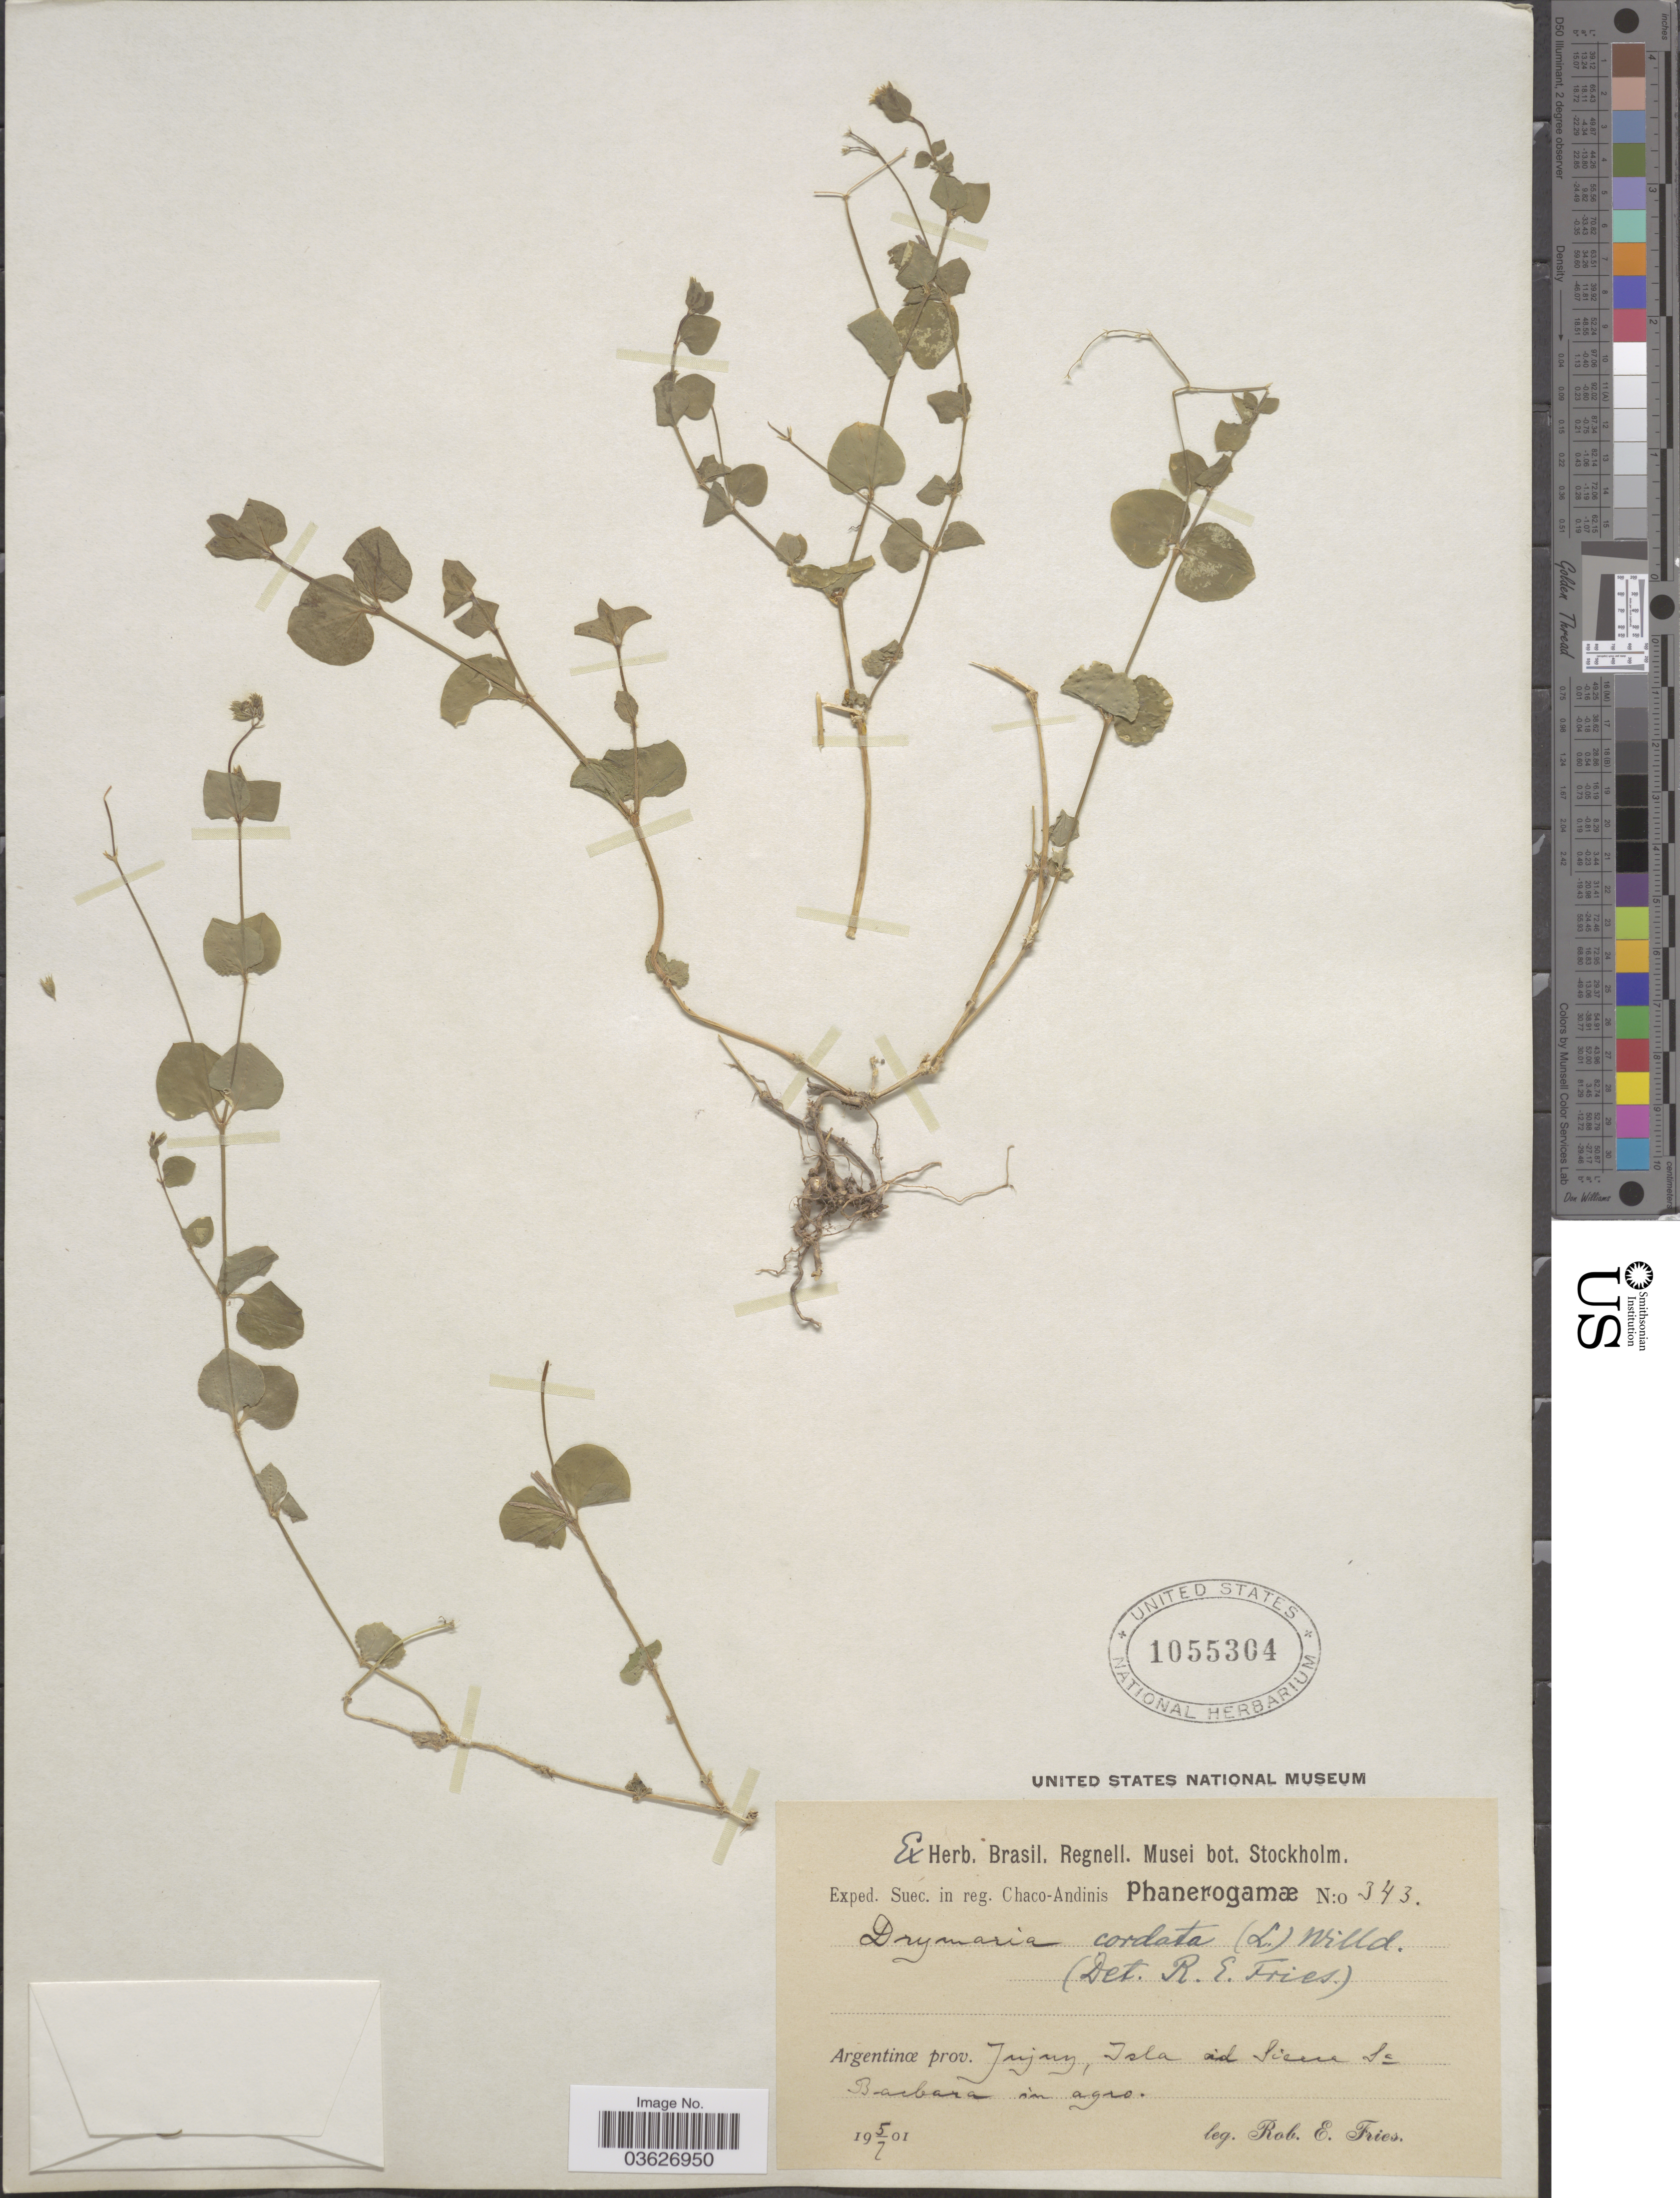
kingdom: Plantae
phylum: Tracheophyta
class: Magnoliopsida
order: Caryophyllales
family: Caryophyllaceae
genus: Drymaria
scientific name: Drymaria cordata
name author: (L.) Willd. ex Schult.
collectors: R. E. Fries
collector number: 343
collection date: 1901-07-05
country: Argentina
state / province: Jujuy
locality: Isla ad Sierra Sa Barbara in agro.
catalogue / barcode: US 1055304